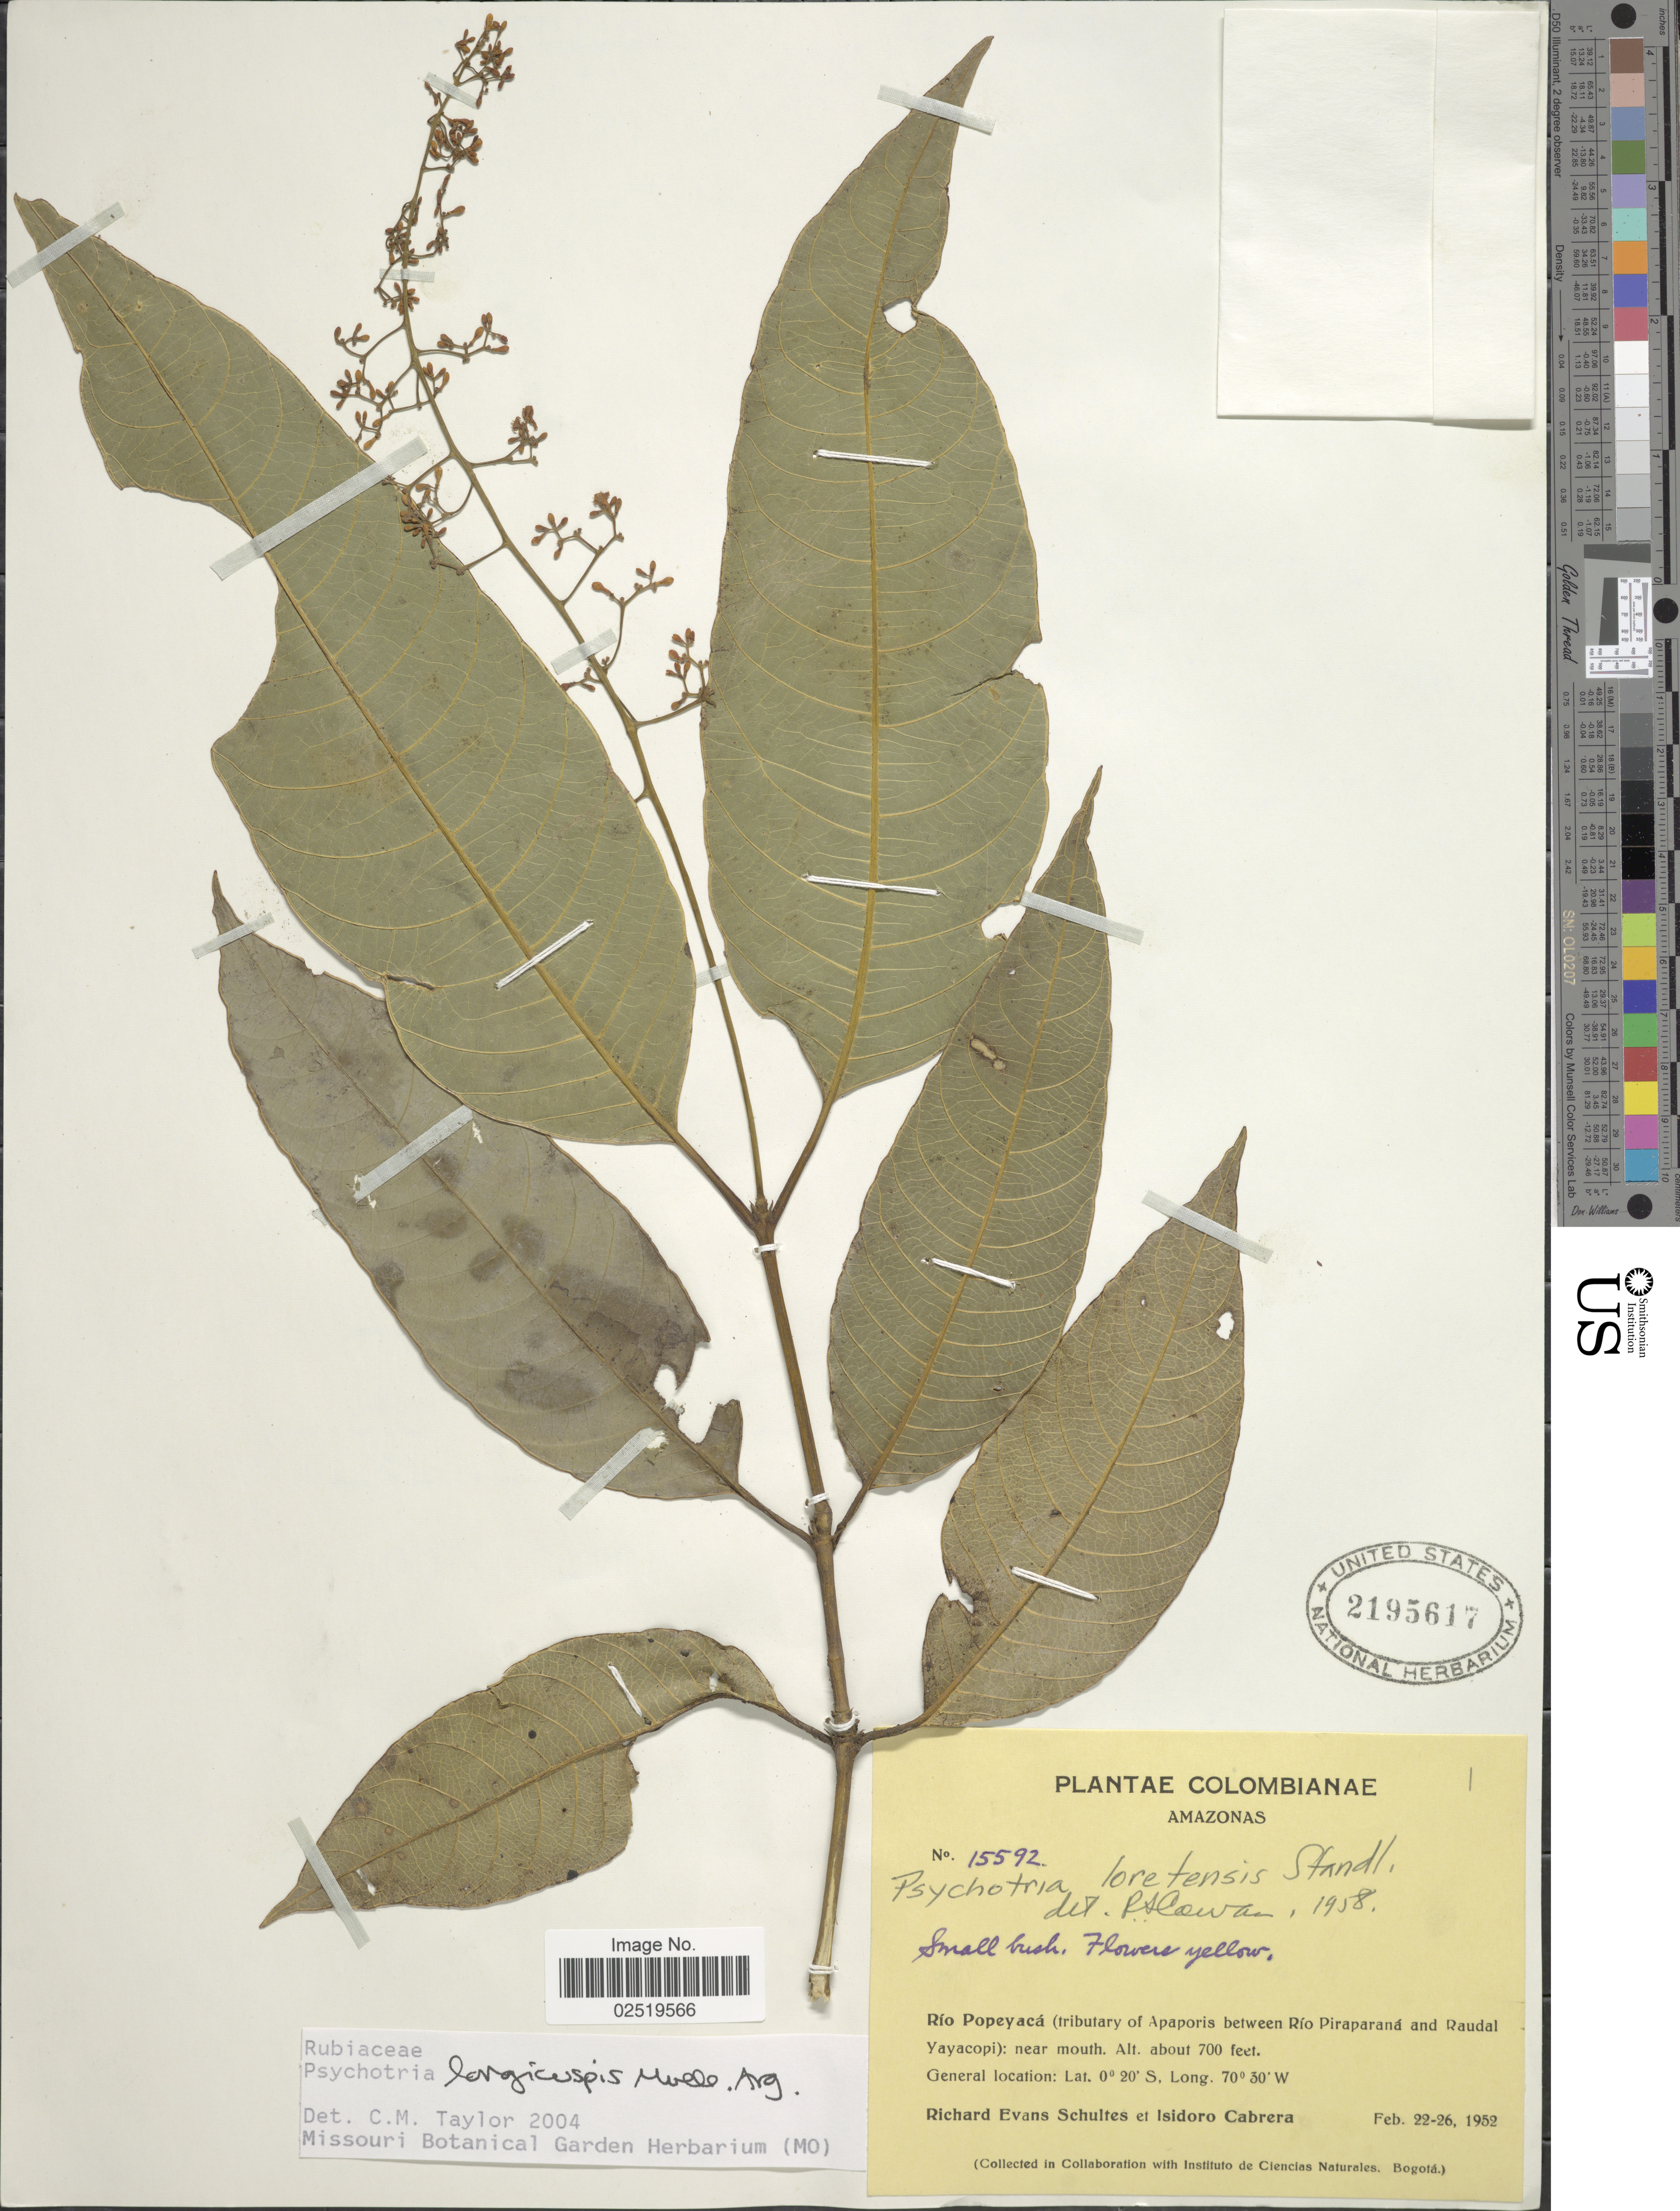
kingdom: Plantae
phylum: Tracheophyta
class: Magnoliopsida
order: Gentianales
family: Rubiaceae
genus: Psychotria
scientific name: Psychotria longicuspis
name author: Müll. Arg.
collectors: R. E. Schultes & I. Cabrera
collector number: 15592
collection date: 1952-02-22/1952-02-26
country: Colombia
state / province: Amazônas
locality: Rio Popeyaca (tributary of Apaporis between Rio Piraparana and Raudal Yayacopi): near mouth.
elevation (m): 213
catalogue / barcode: US 2195617